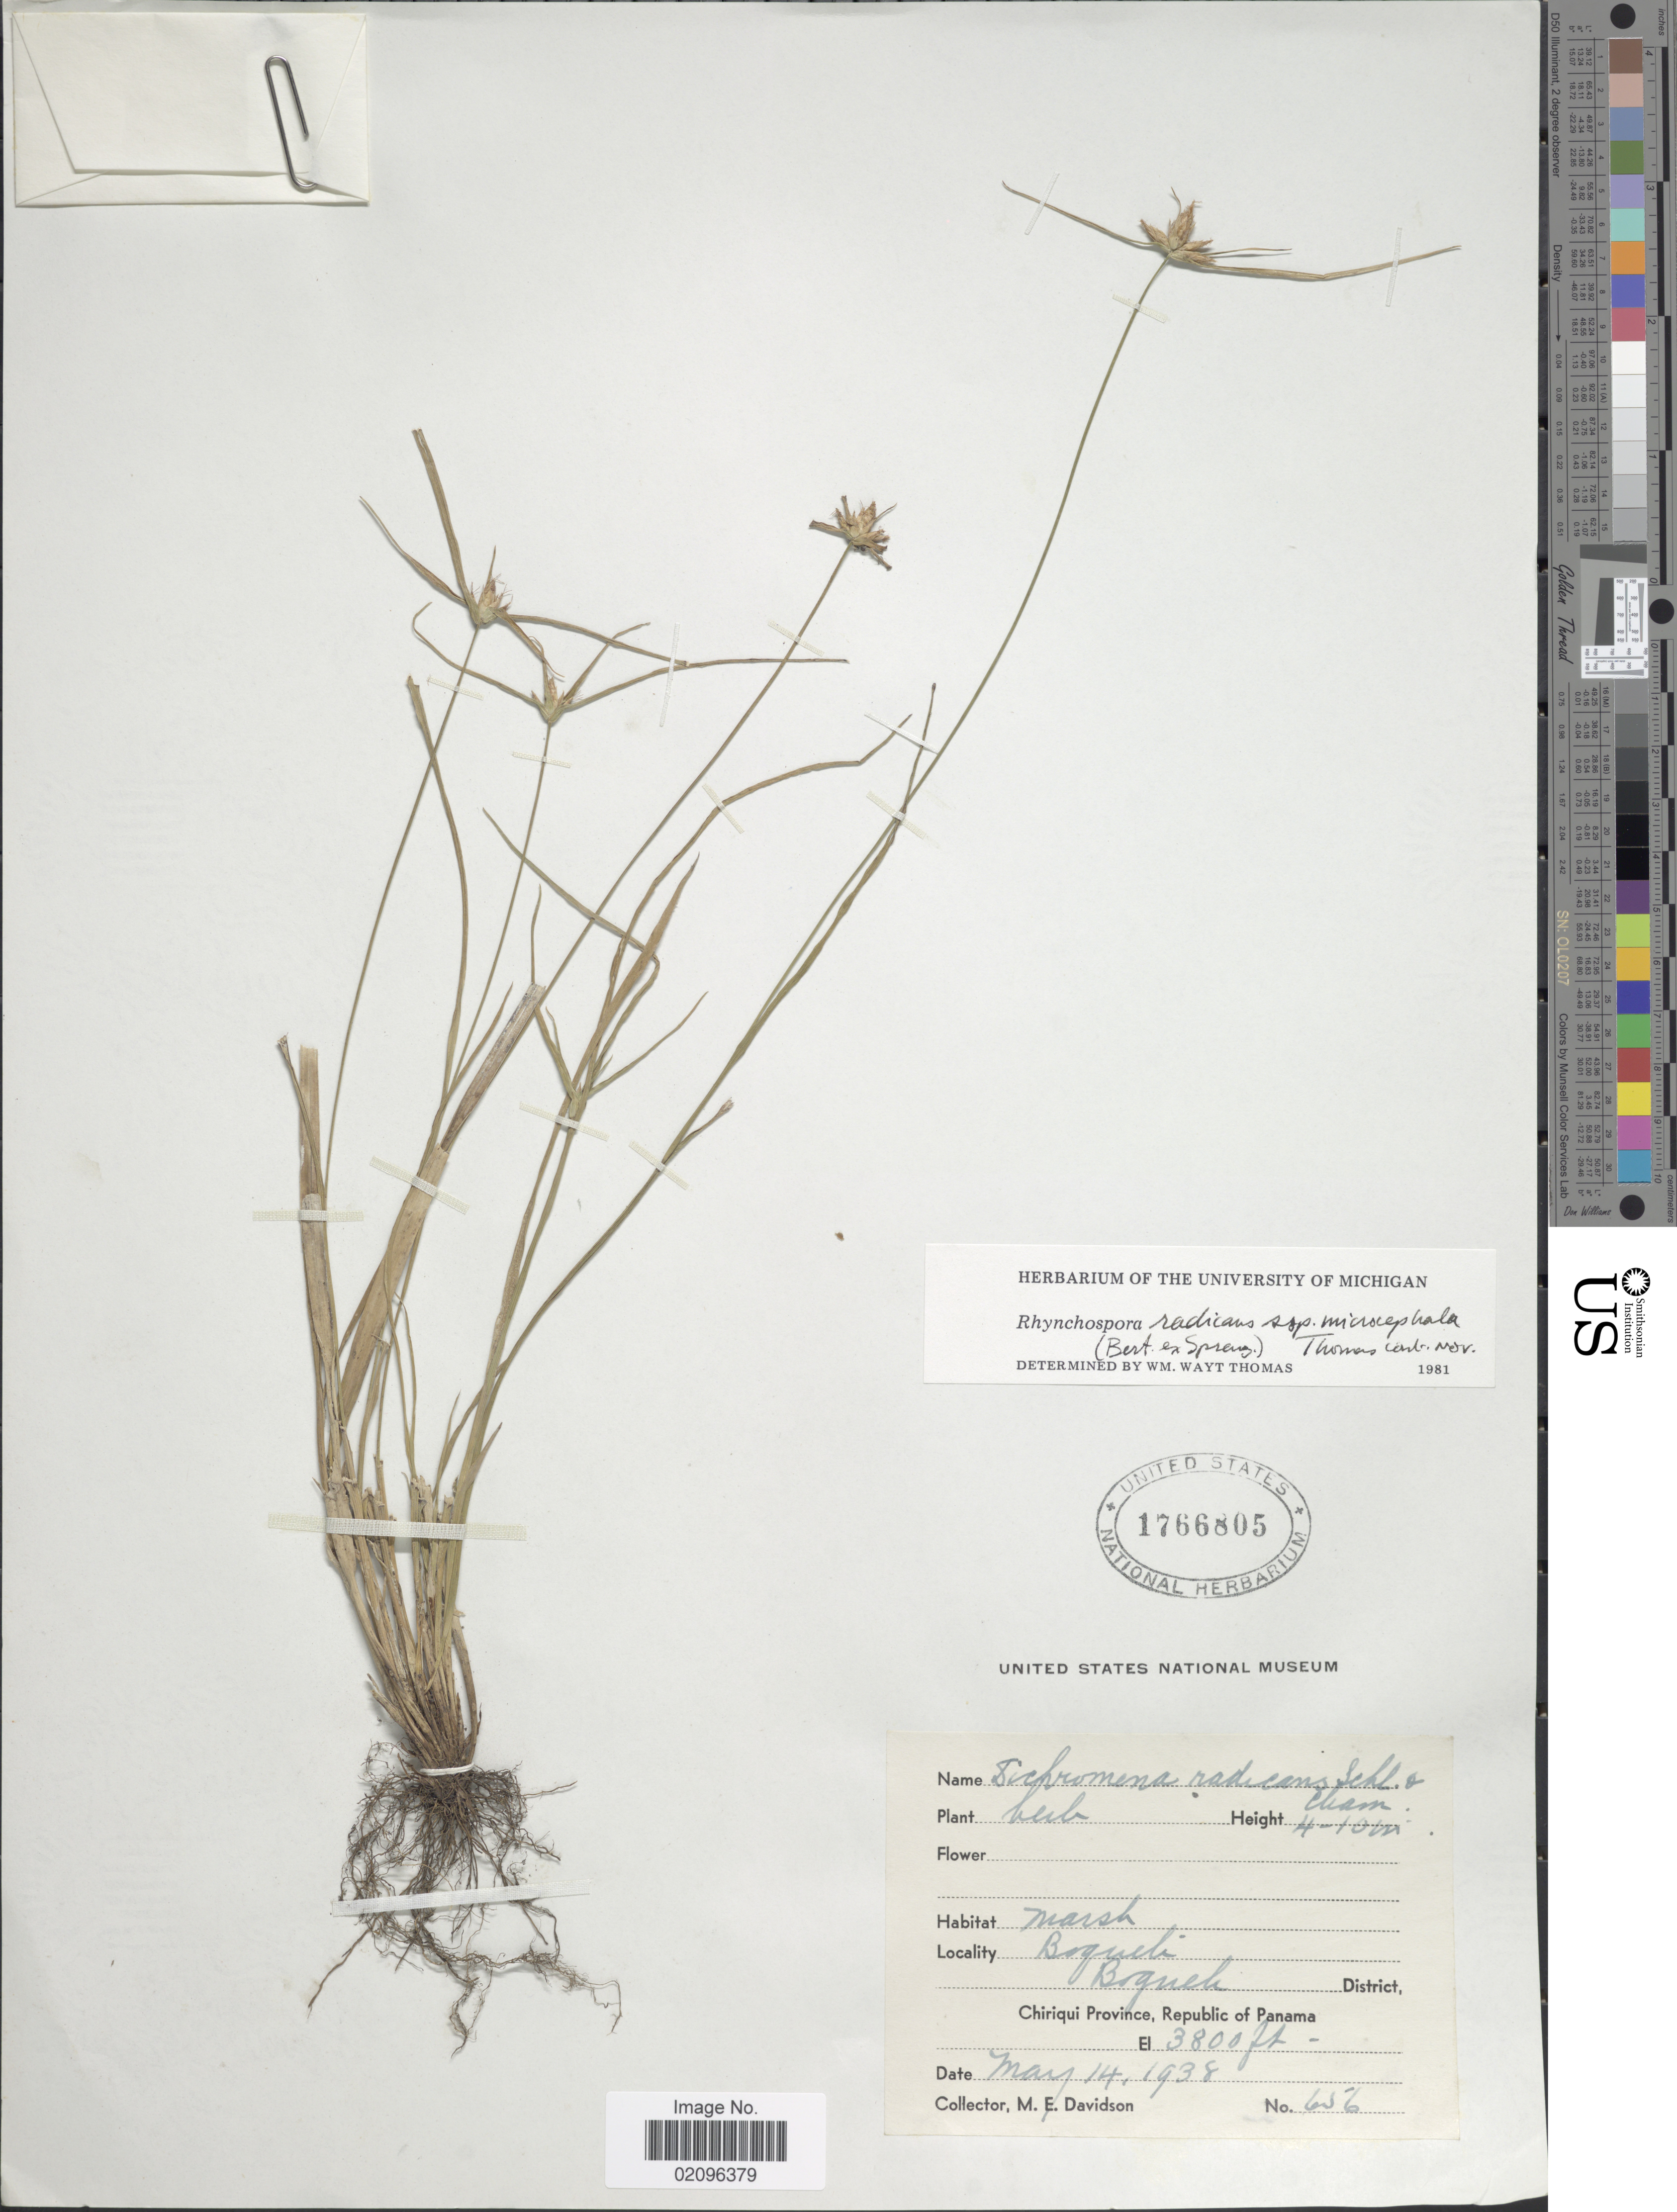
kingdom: Plantae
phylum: Tracheophyta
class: Liliopsida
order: Poales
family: Cyperaceae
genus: Rhynchospora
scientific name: Rhynchospora radicans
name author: (Schltdl. & Cham.) H. Pfeiff.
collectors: M. E. Davidson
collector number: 656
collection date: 1938-05-14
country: Panama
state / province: Chiriqui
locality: Boqueli, Boqueli District, Chiriqui Province, Republic of Panama.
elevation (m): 1158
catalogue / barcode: US 1766805